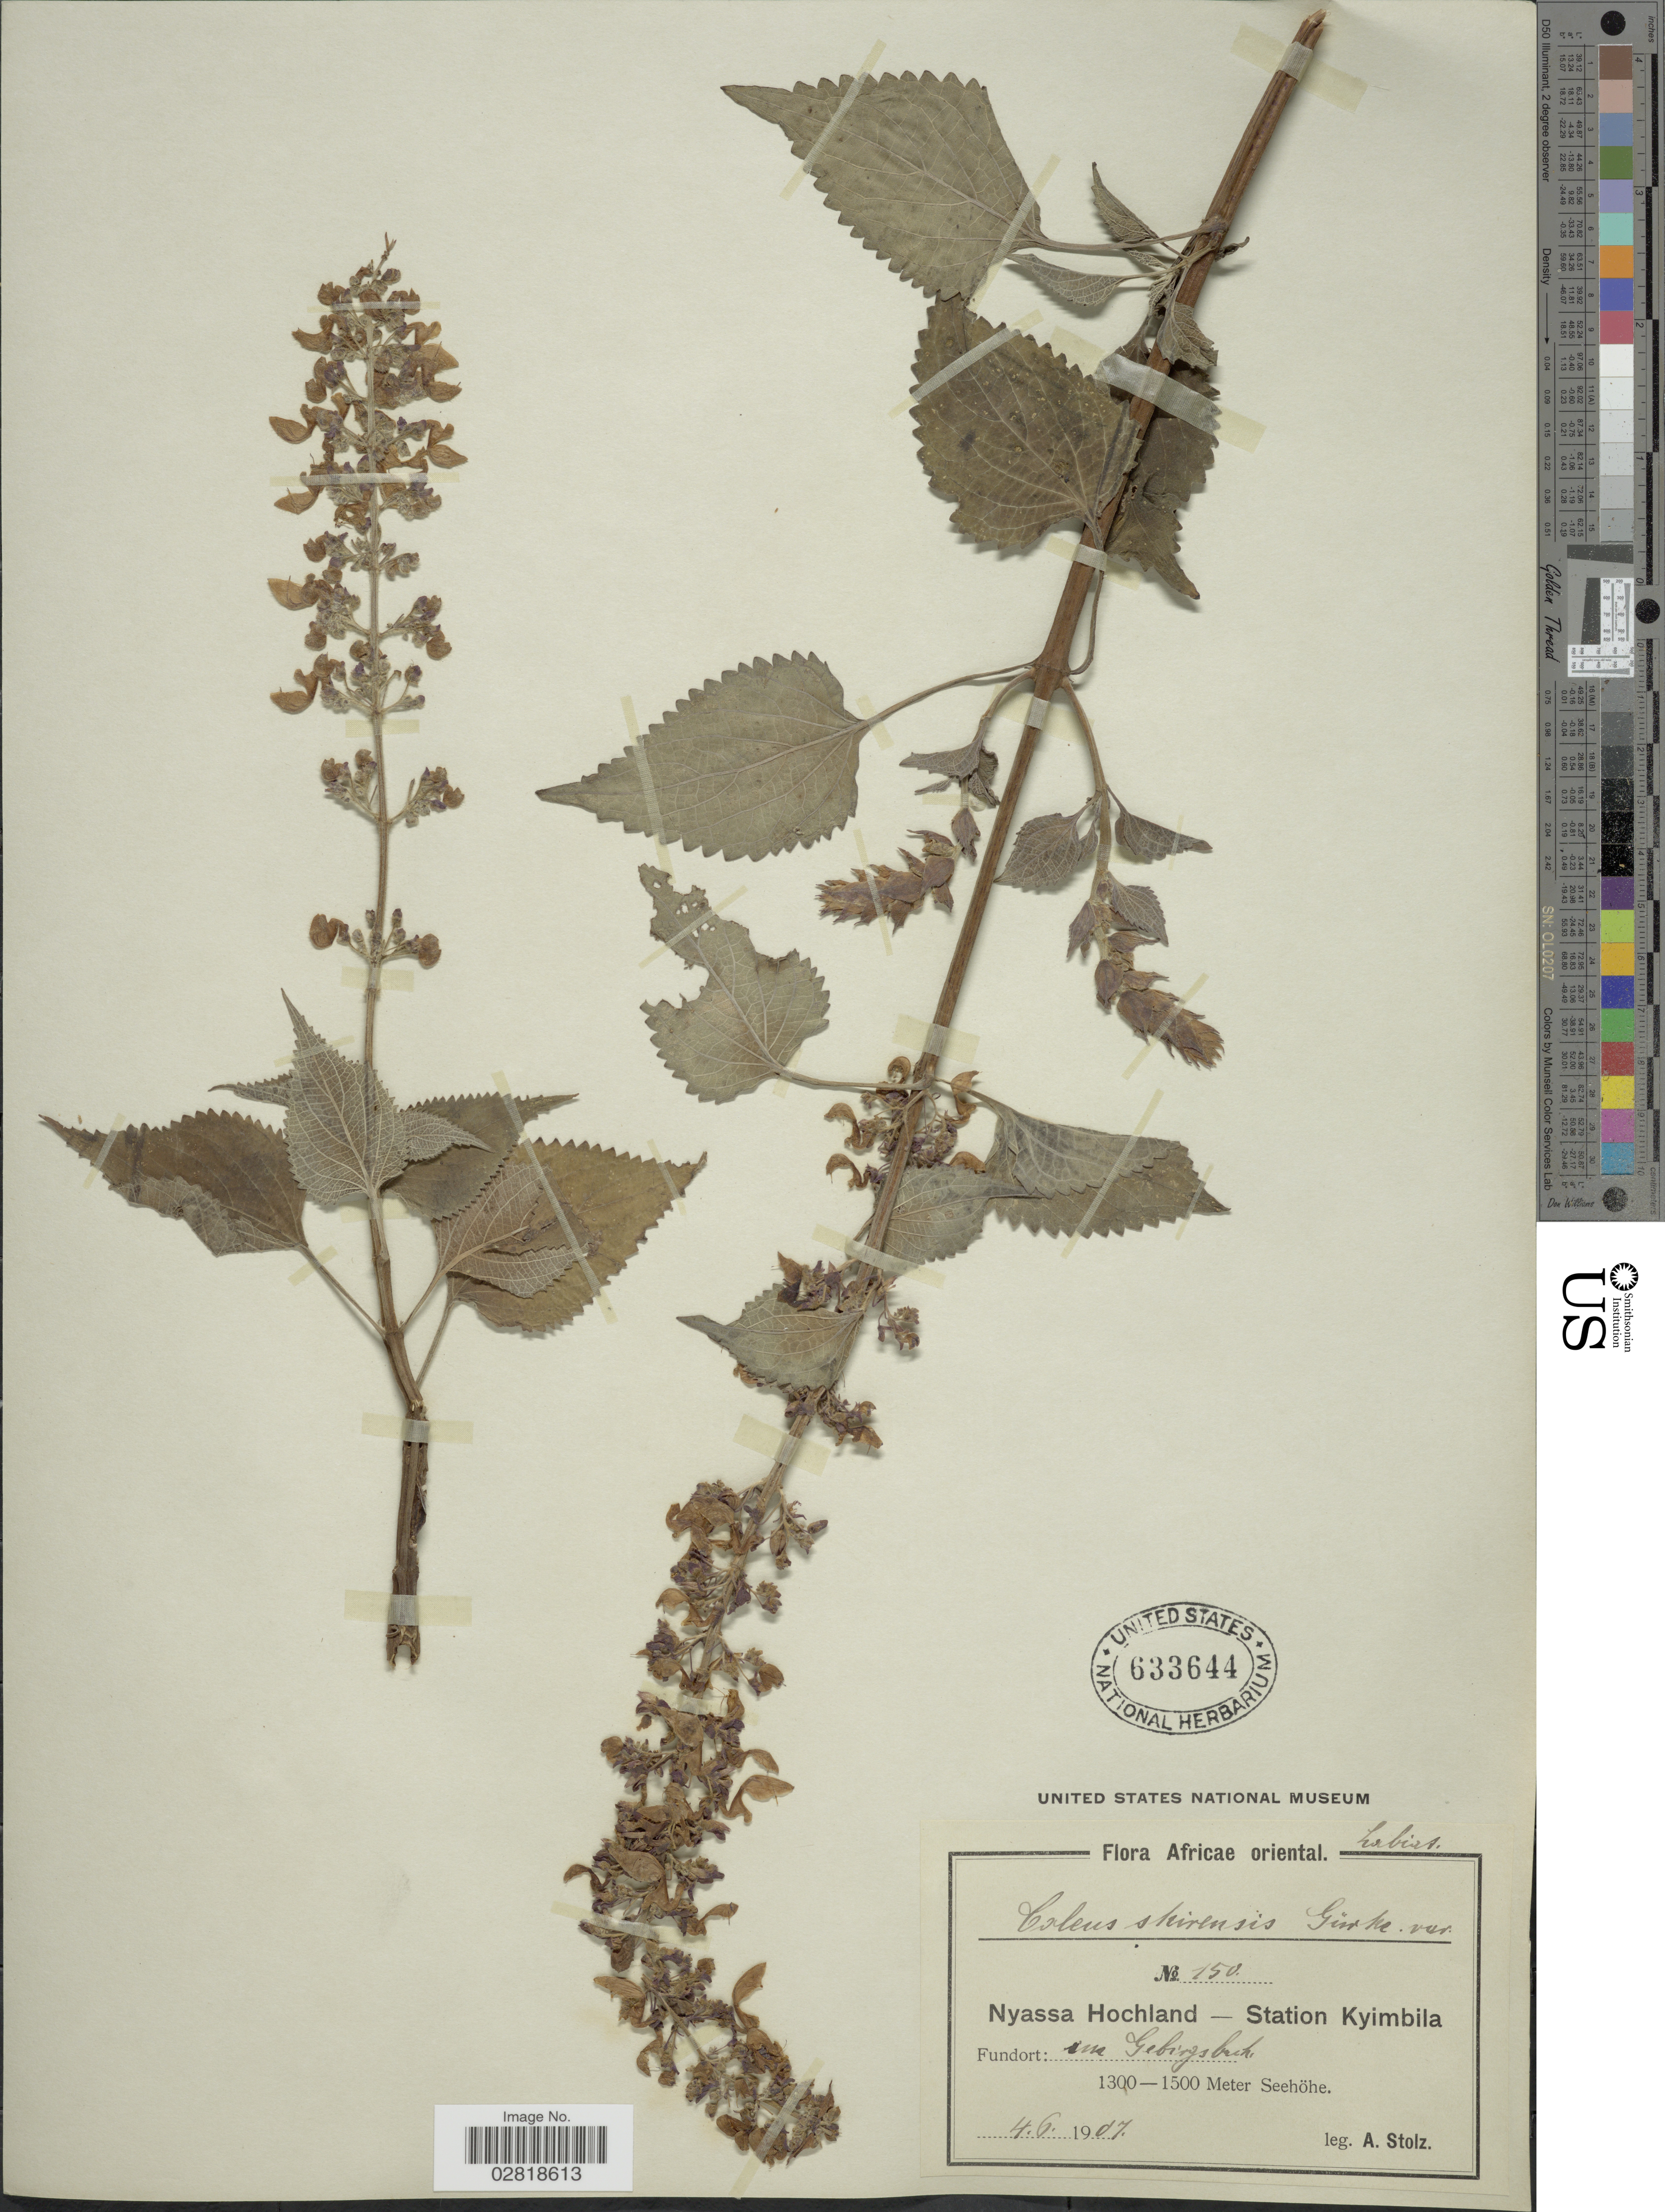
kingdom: Plantae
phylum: Tracheophyta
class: Magnoliopsida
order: Lamiales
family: Lamiaceae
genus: Plectranthus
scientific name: Plectranthus shirensis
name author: (Gürke) A.J. Paton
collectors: A. Stolz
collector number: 150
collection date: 1907-06-04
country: Malawi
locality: Nyassa Hochland - Station Kyimbila. Im Gebirgsbach.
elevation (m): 1300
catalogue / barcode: US 633644